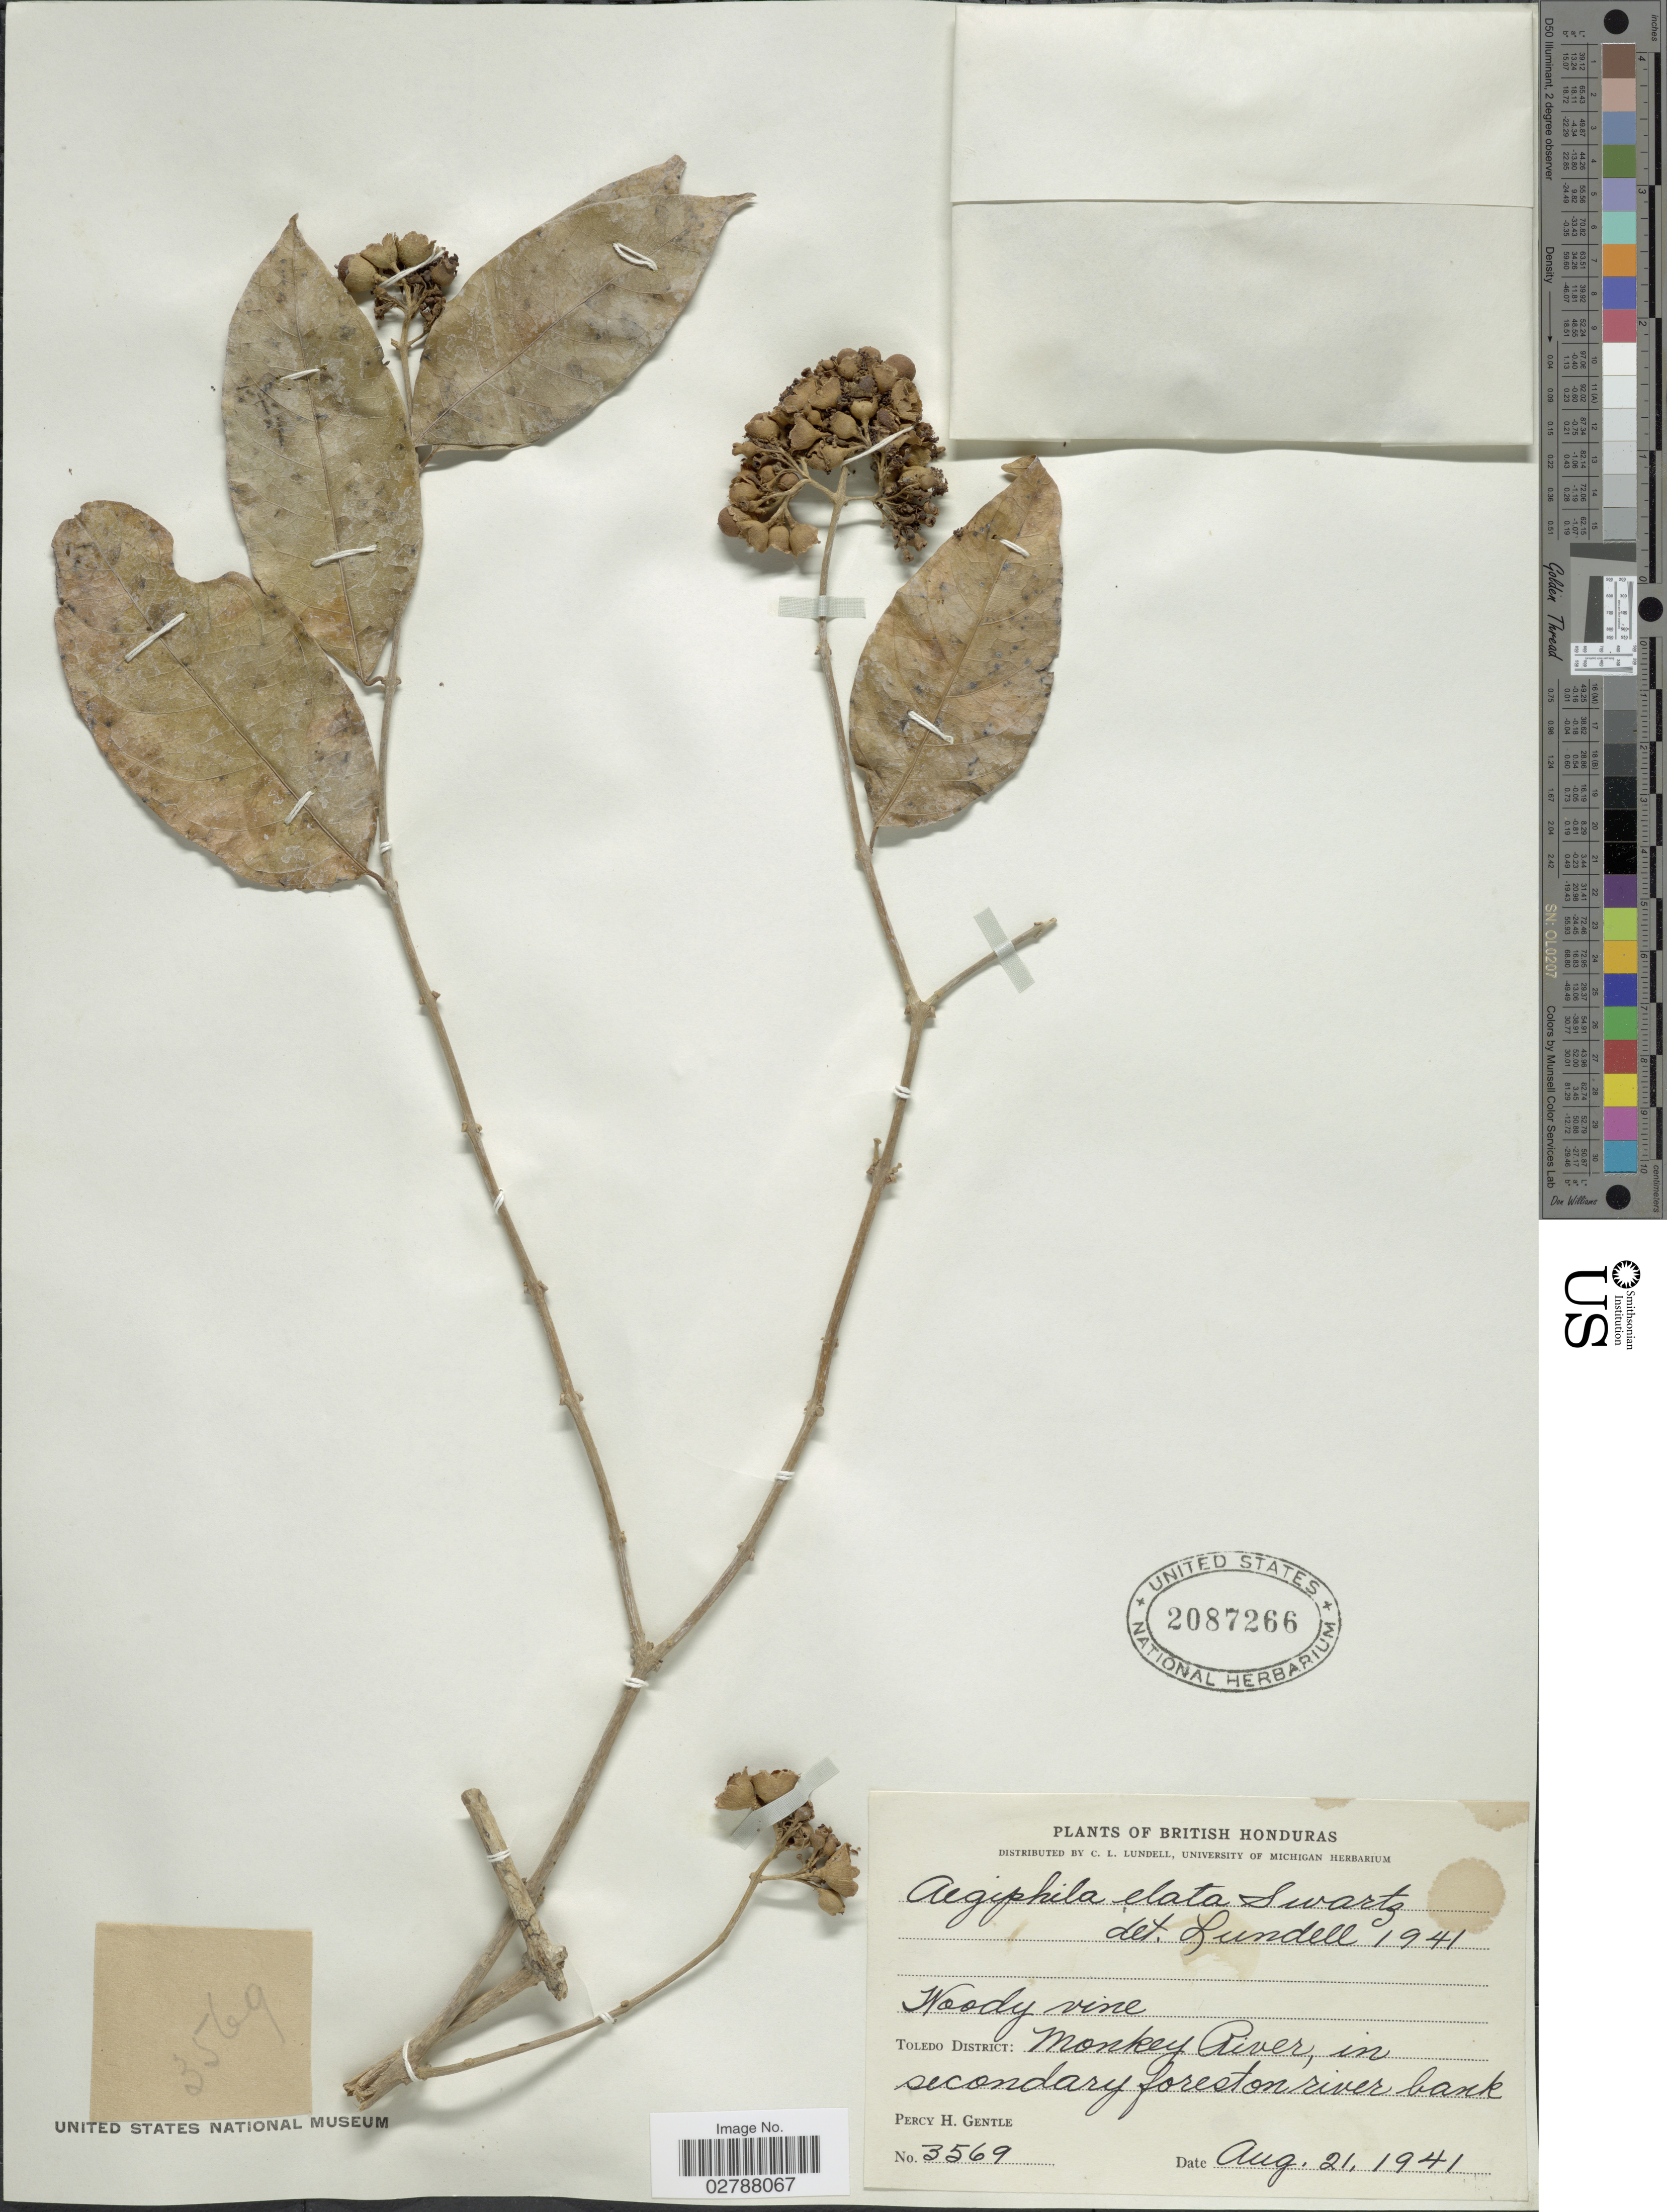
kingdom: Plantae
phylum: Tracheophyta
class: Magnoliopsida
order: Lamiales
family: Lamiaceae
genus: Aegiphila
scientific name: Aegiphila elata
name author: Sw.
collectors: P. H. Gentle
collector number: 3569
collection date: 1941-08-21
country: Belize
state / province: Toledo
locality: British Honduras. Monkey River, in secondary forest on river bank.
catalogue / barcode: US 2087266